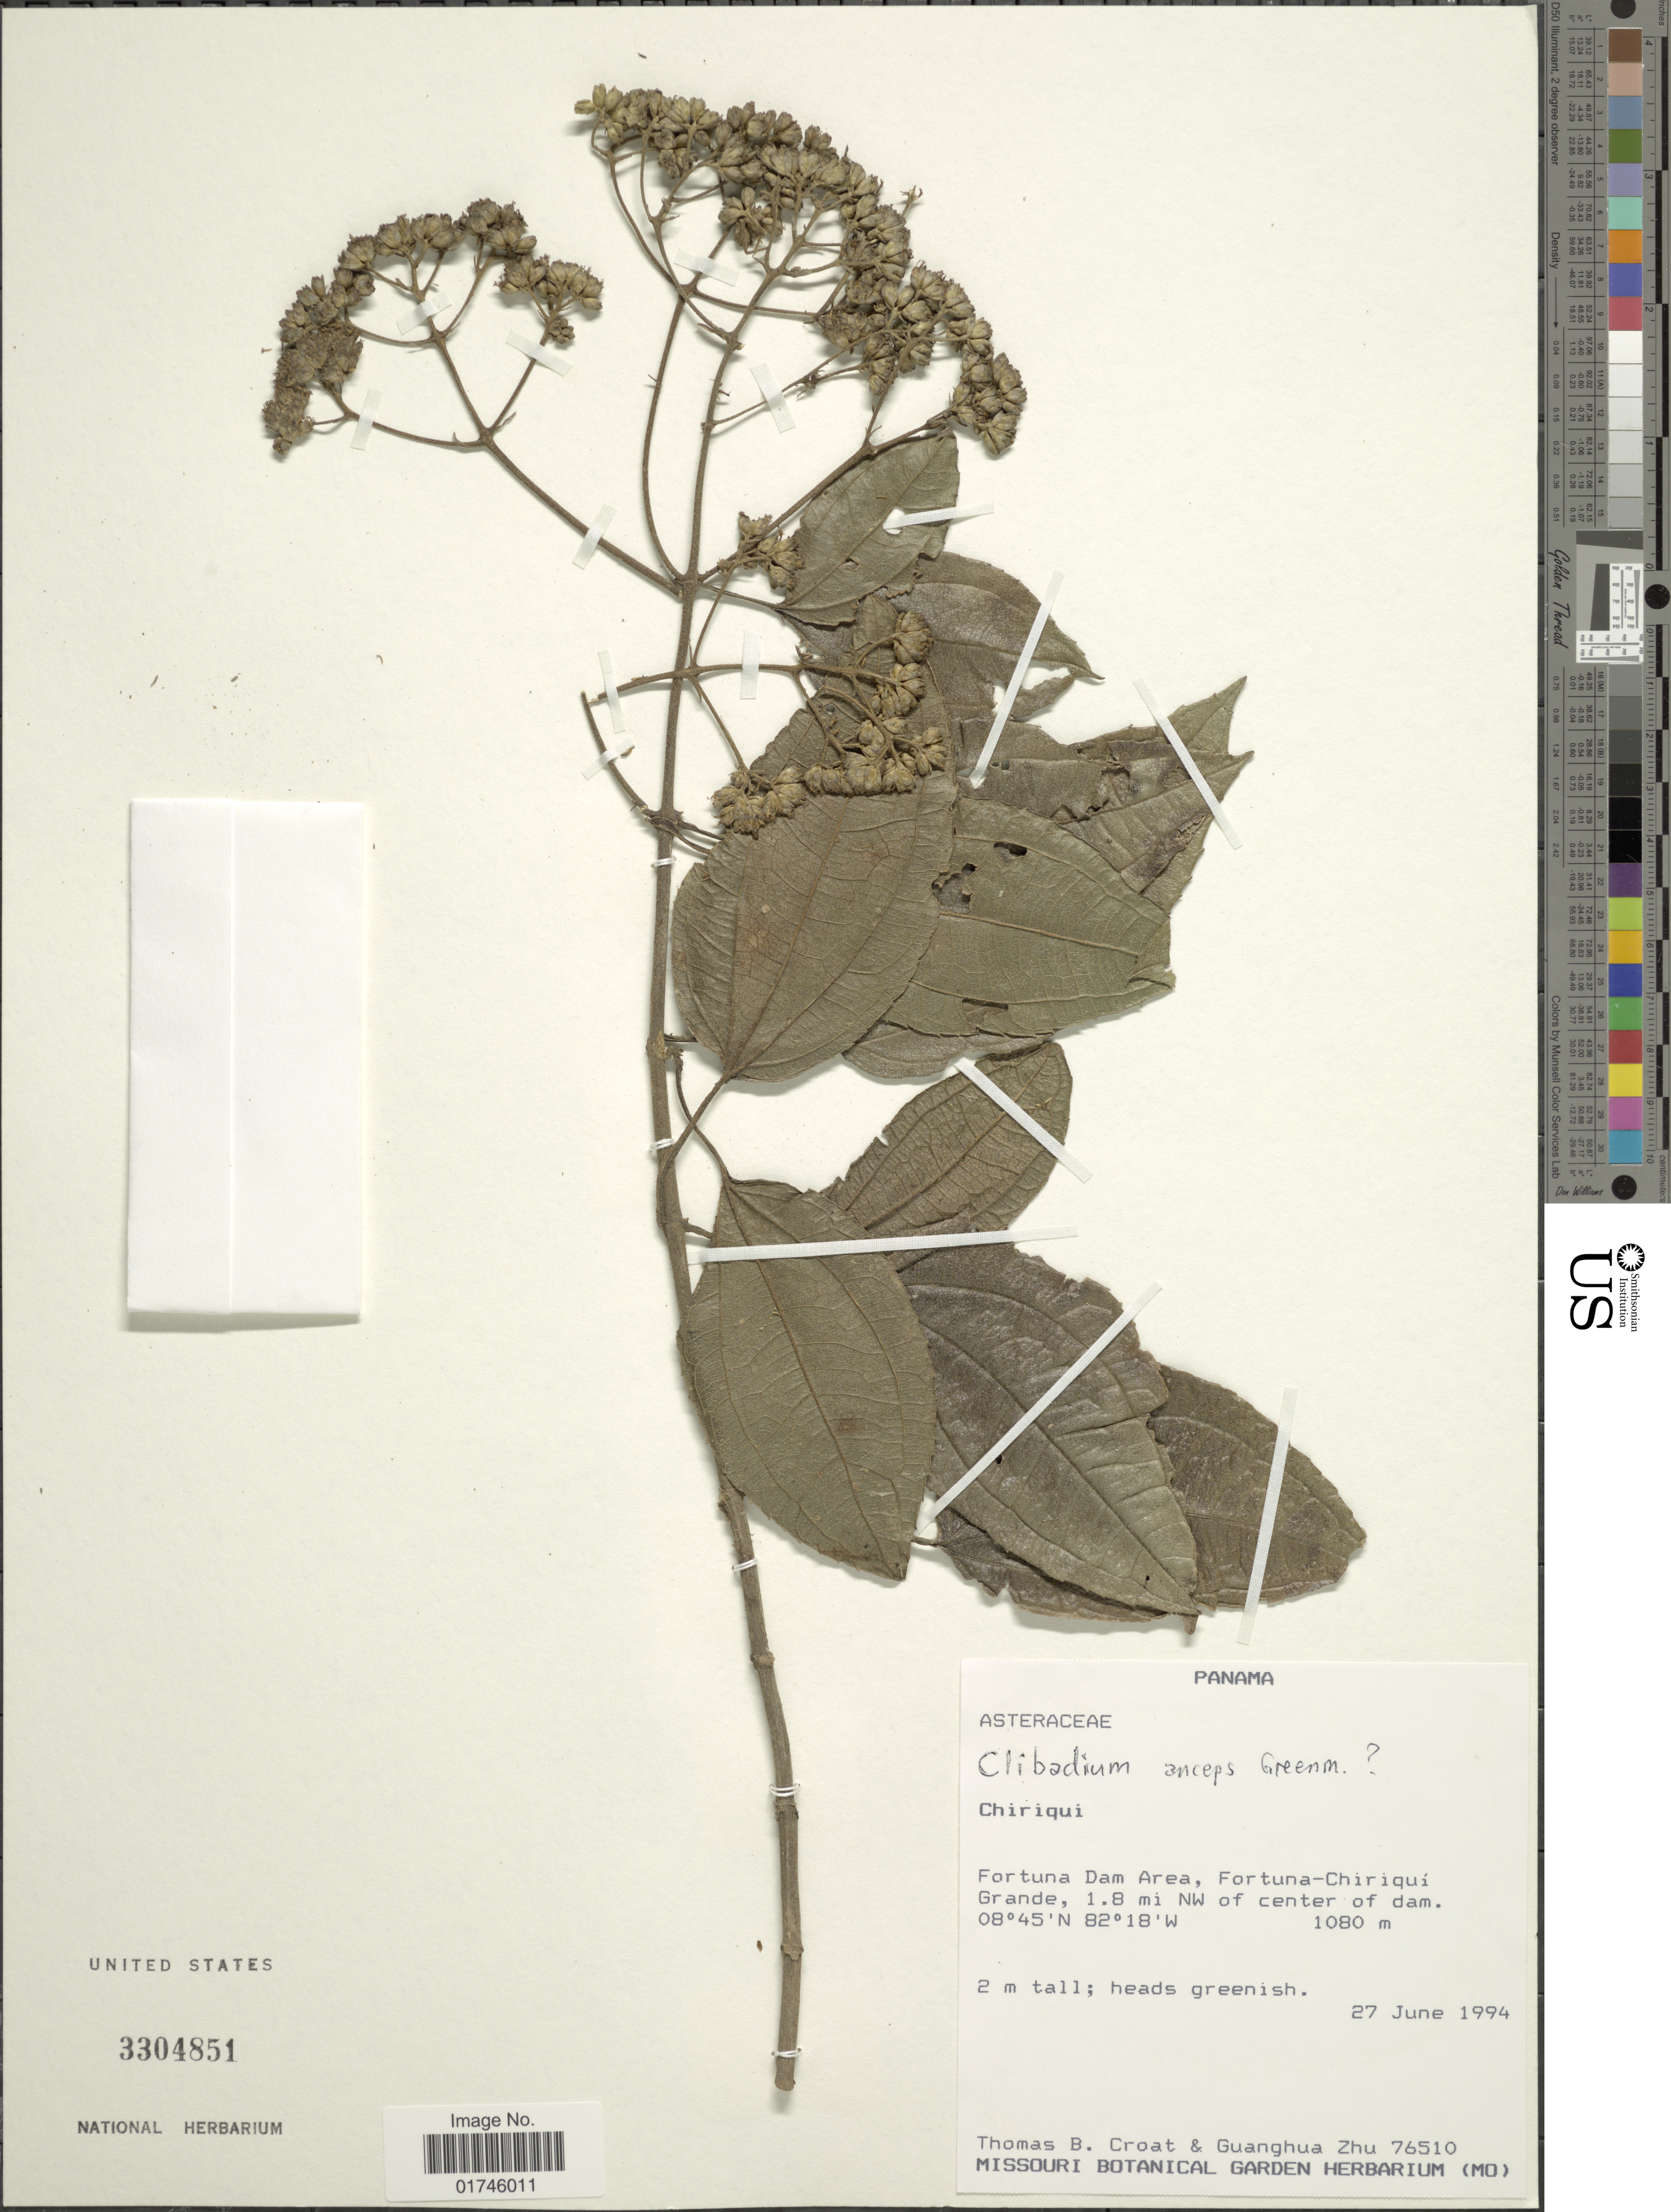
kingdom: Plantae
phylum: Tracheophyta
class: Magnoliopsida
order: Asterales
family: Asteraceae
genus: Clibadium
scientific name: Clibadium anceps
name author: Greenm.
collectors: T. B. Croat & G. Zhu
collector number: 76510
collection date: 1994-06-27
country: Panama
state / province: Chiriqui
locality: Chiriqui, Fortuna Dam Area, Fortuna-Chiriqui Grande, 1.8 mi NW of center of dam.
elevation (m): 1080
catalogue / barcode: US 3304851